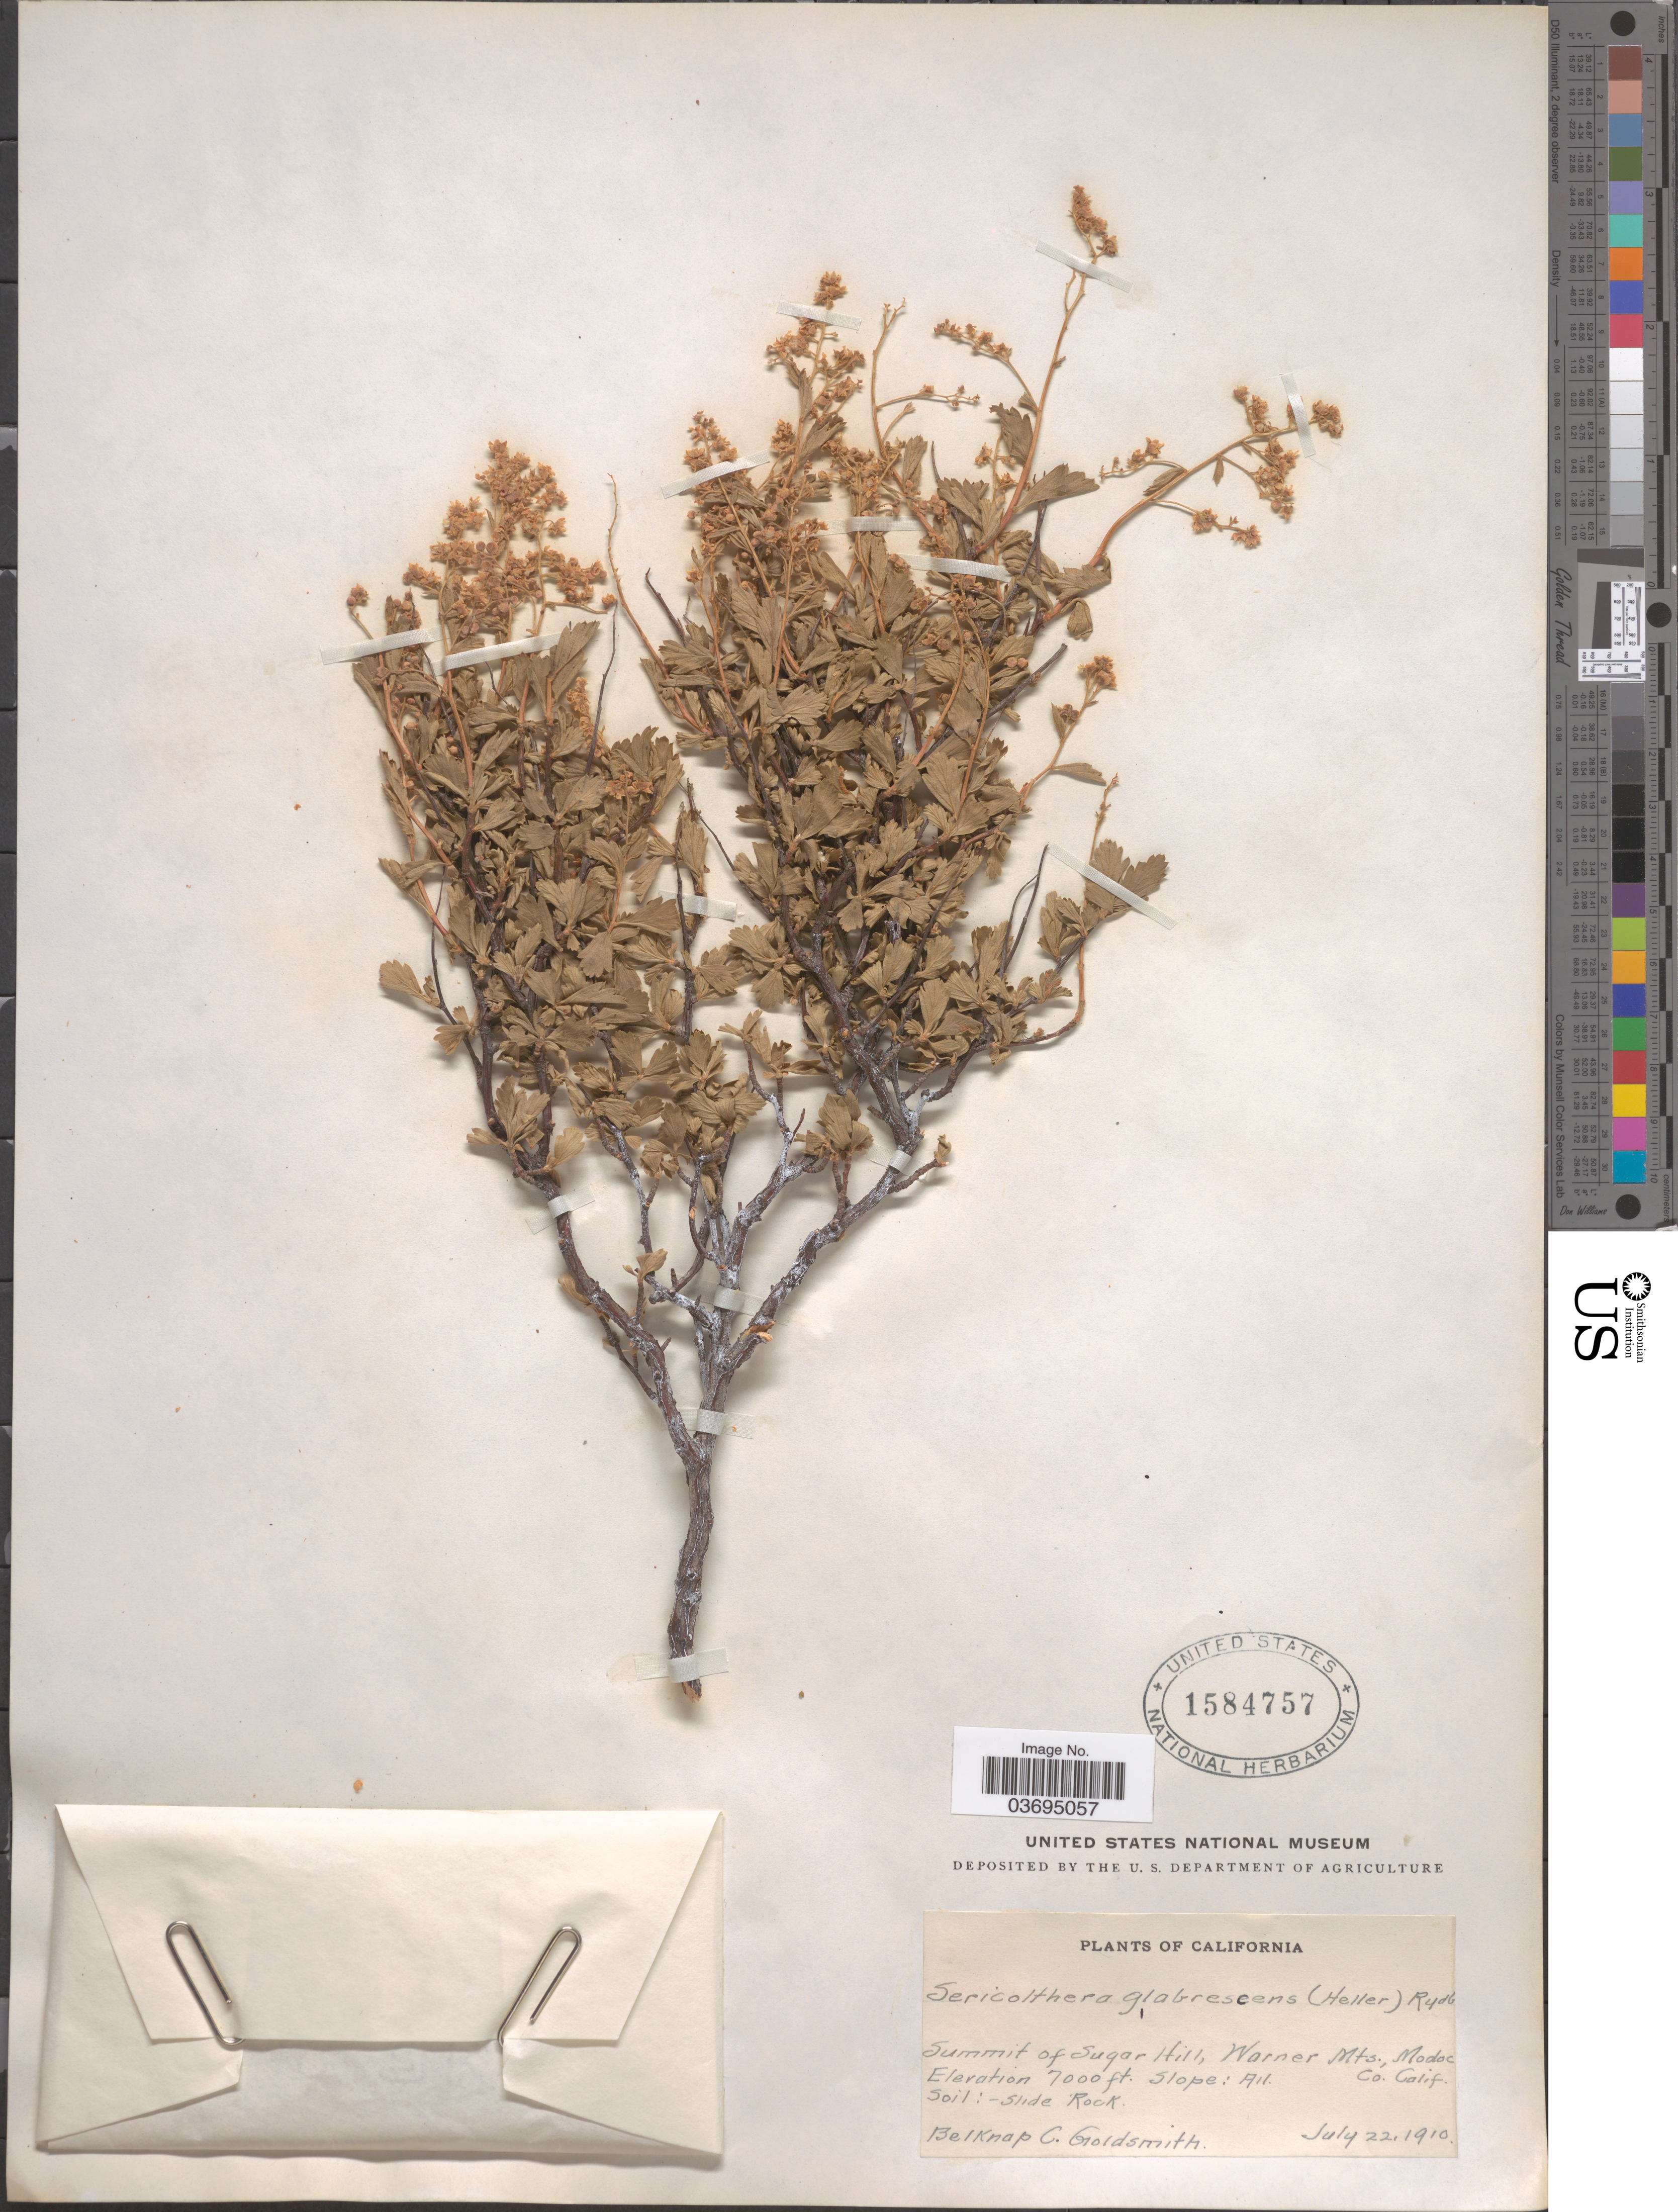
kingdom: Plantae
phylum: Tracheophyta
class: Magnoliopsida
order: Rosales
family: Rosaceae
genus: Holodiscus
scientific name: Holodiscus discolor var. glabrescens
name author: (Greenm.) Jeps.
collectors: B. Goldsmith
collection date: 1910-07-22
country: United States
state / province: California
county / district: Modoc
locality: Summit of Sugar Hill, Warner Mts. Modoc Co.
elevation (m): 2134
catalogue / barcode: US 1584757